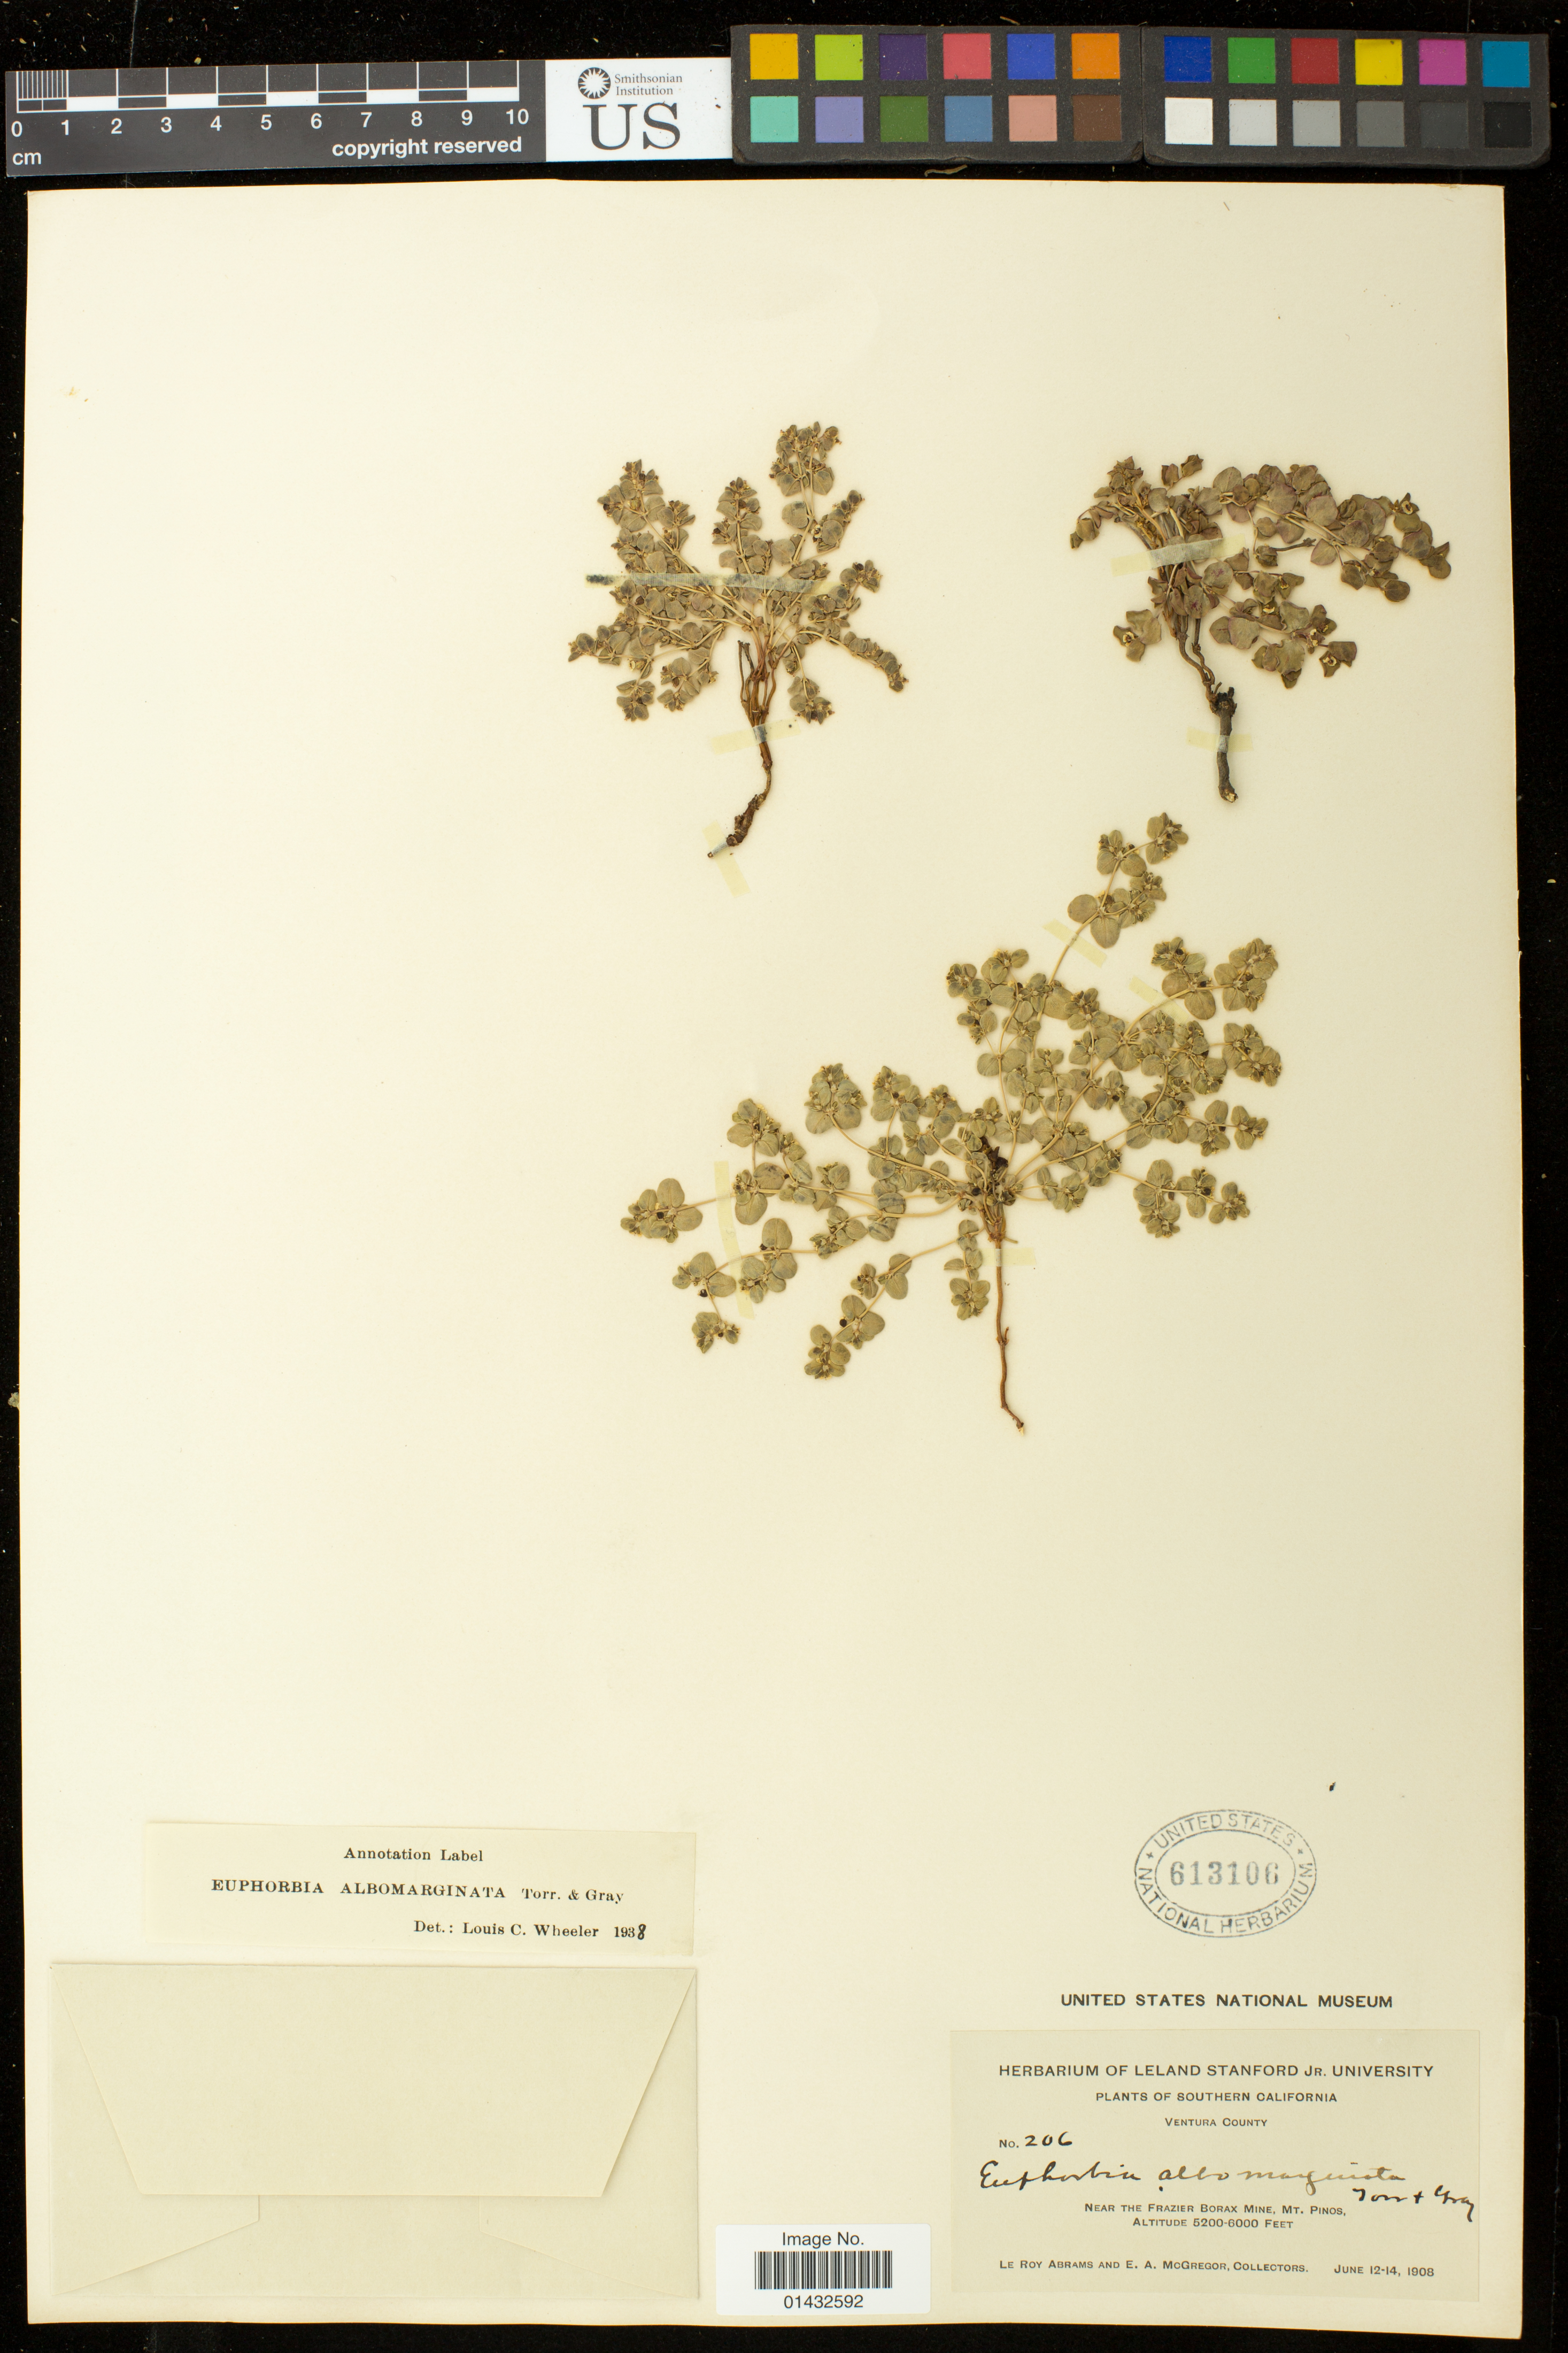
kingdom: Plantae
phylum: Tracheophyta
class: Magnoliopsida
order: Malpighiales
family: Euphorbiaceae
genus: Euphorbia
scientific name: Euphorbia albomarginata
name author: Torr. & A. Gray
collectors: L. Abrams & E. A. McGregor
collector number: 206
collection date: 1908-06-12/1908-06-14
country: United States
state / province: California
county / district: Ventura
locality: Near the Frazier Borax Mine, Mt. Pinos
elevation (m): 1585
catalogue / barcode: US 613106